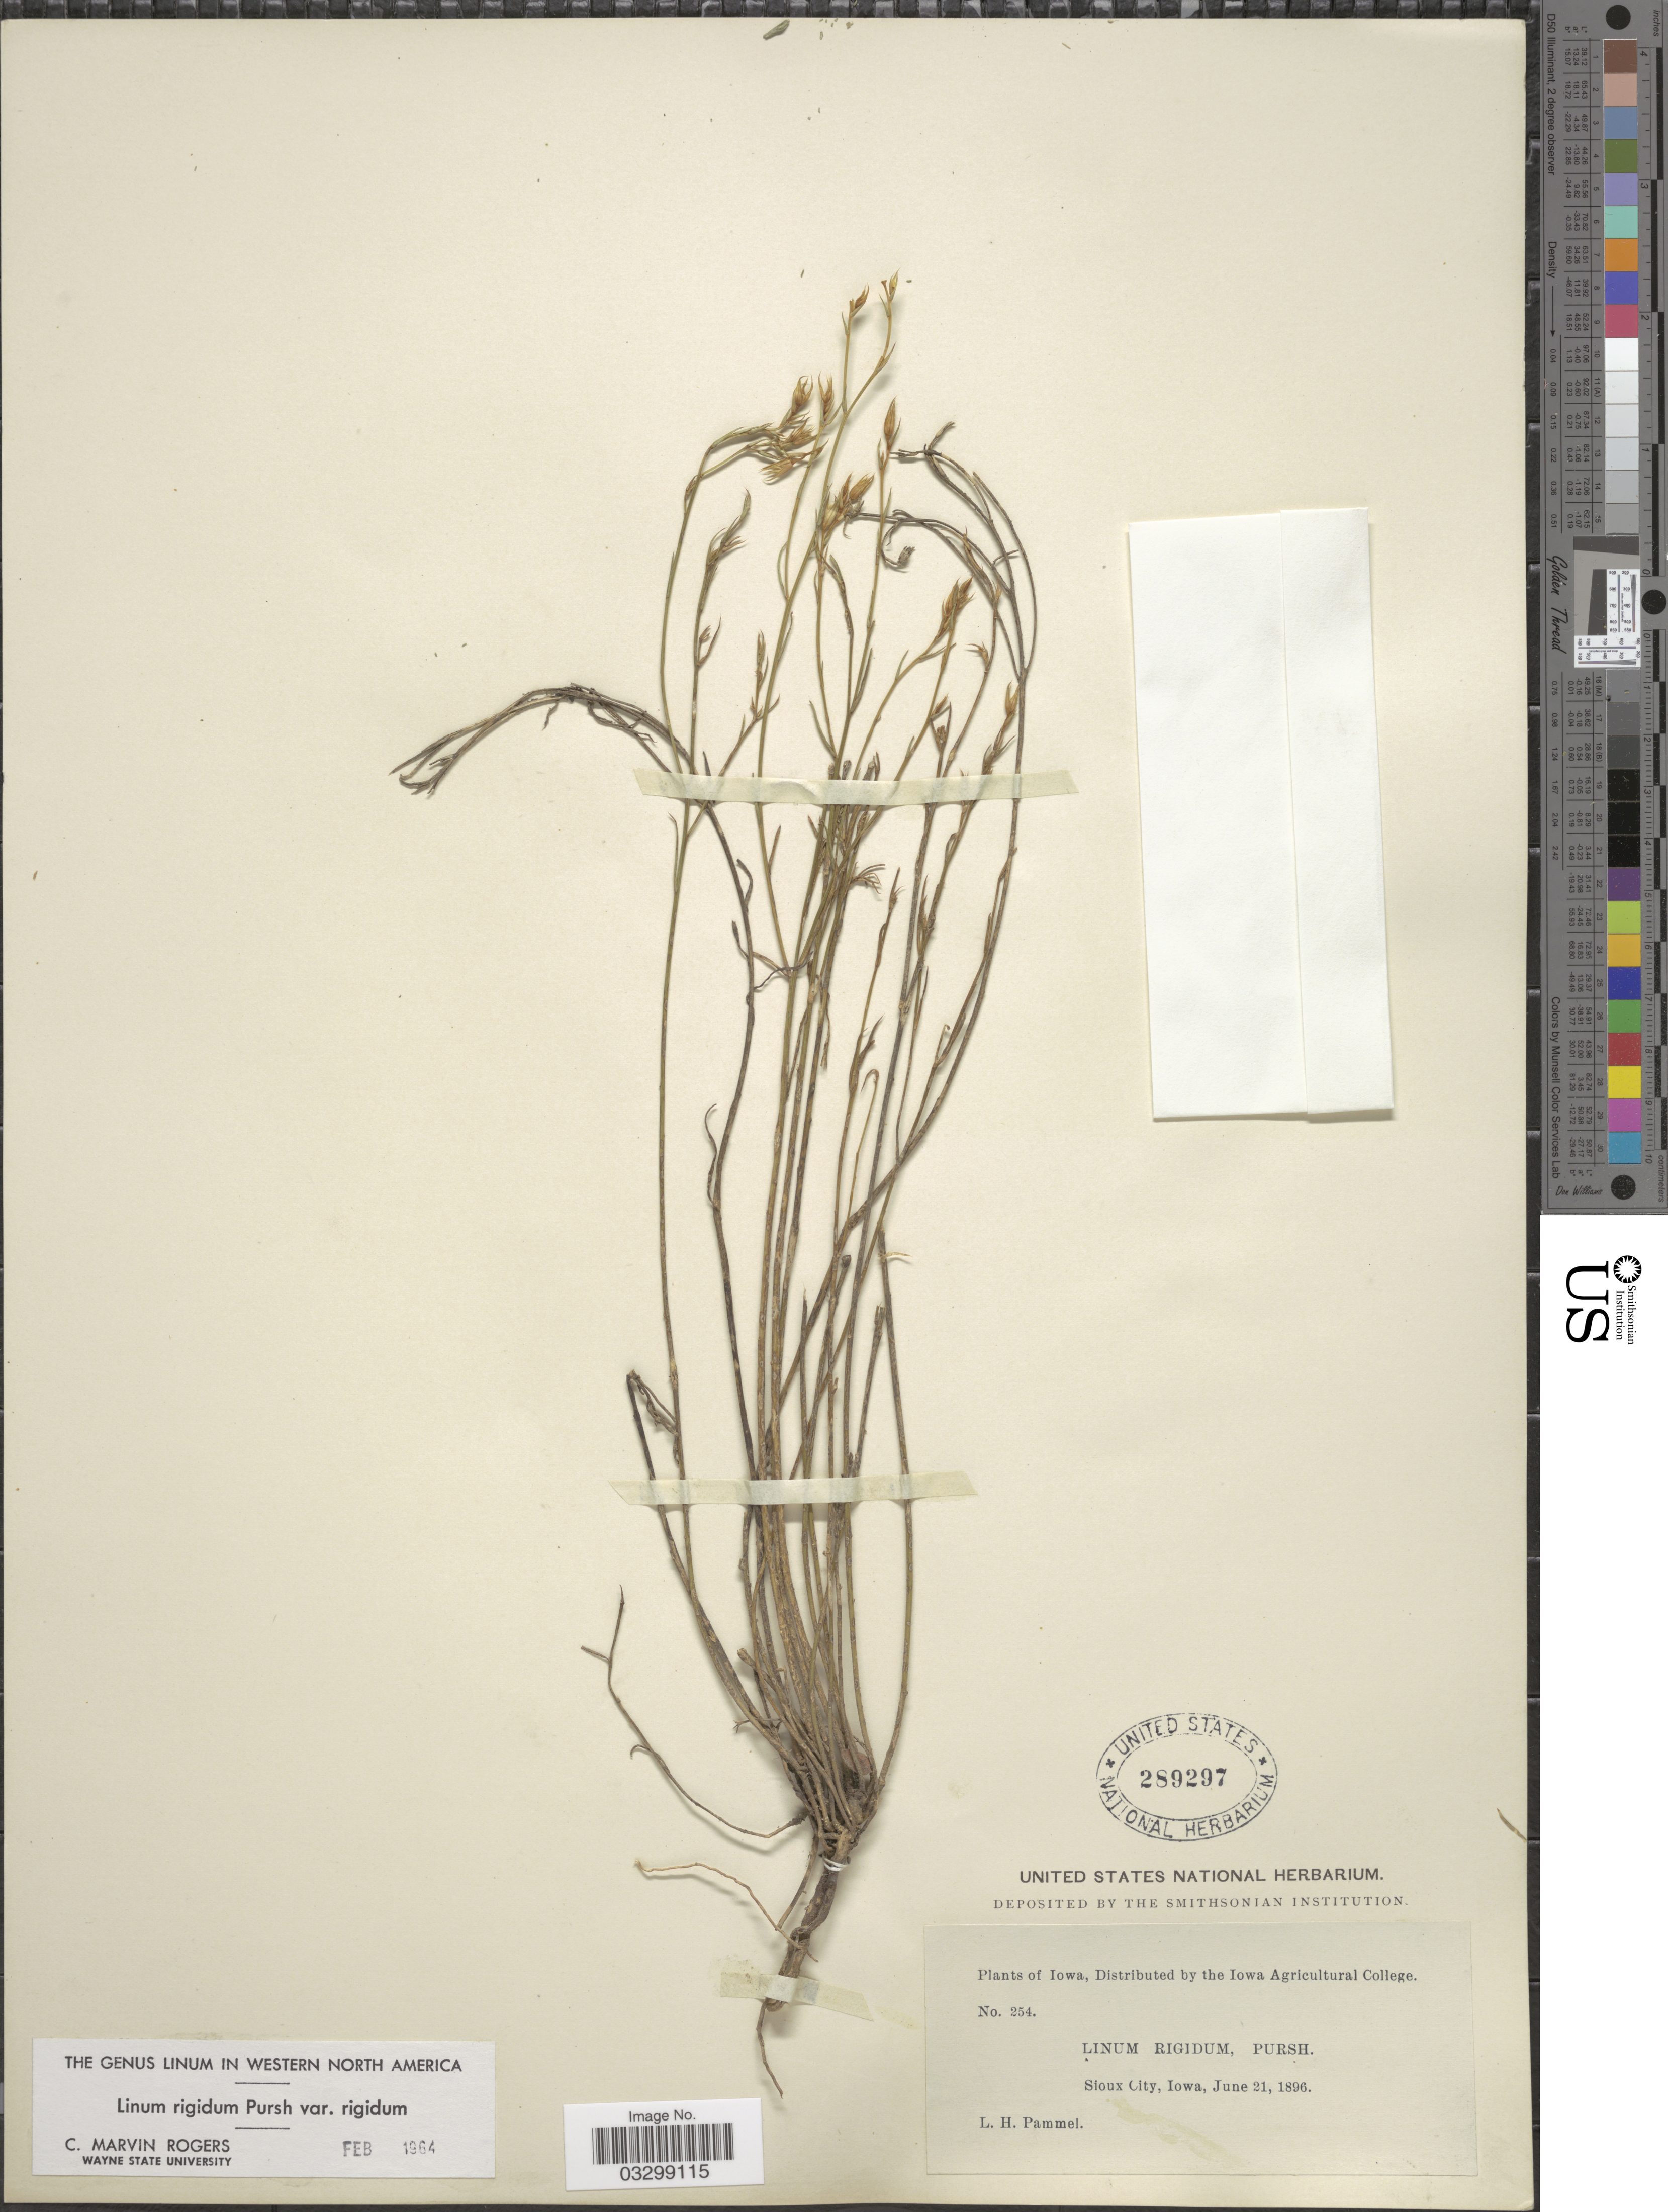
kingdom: Plantae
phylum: Tracheophyta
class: Magnoliopsida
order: Malpighiales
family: Linaceae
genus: Linum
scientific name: Linum rigidum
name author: Pursh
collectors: L. Pammel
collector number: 254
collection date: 1896-06-21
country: United States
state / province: Iowa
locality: Sioux City.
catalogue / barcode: US 289297